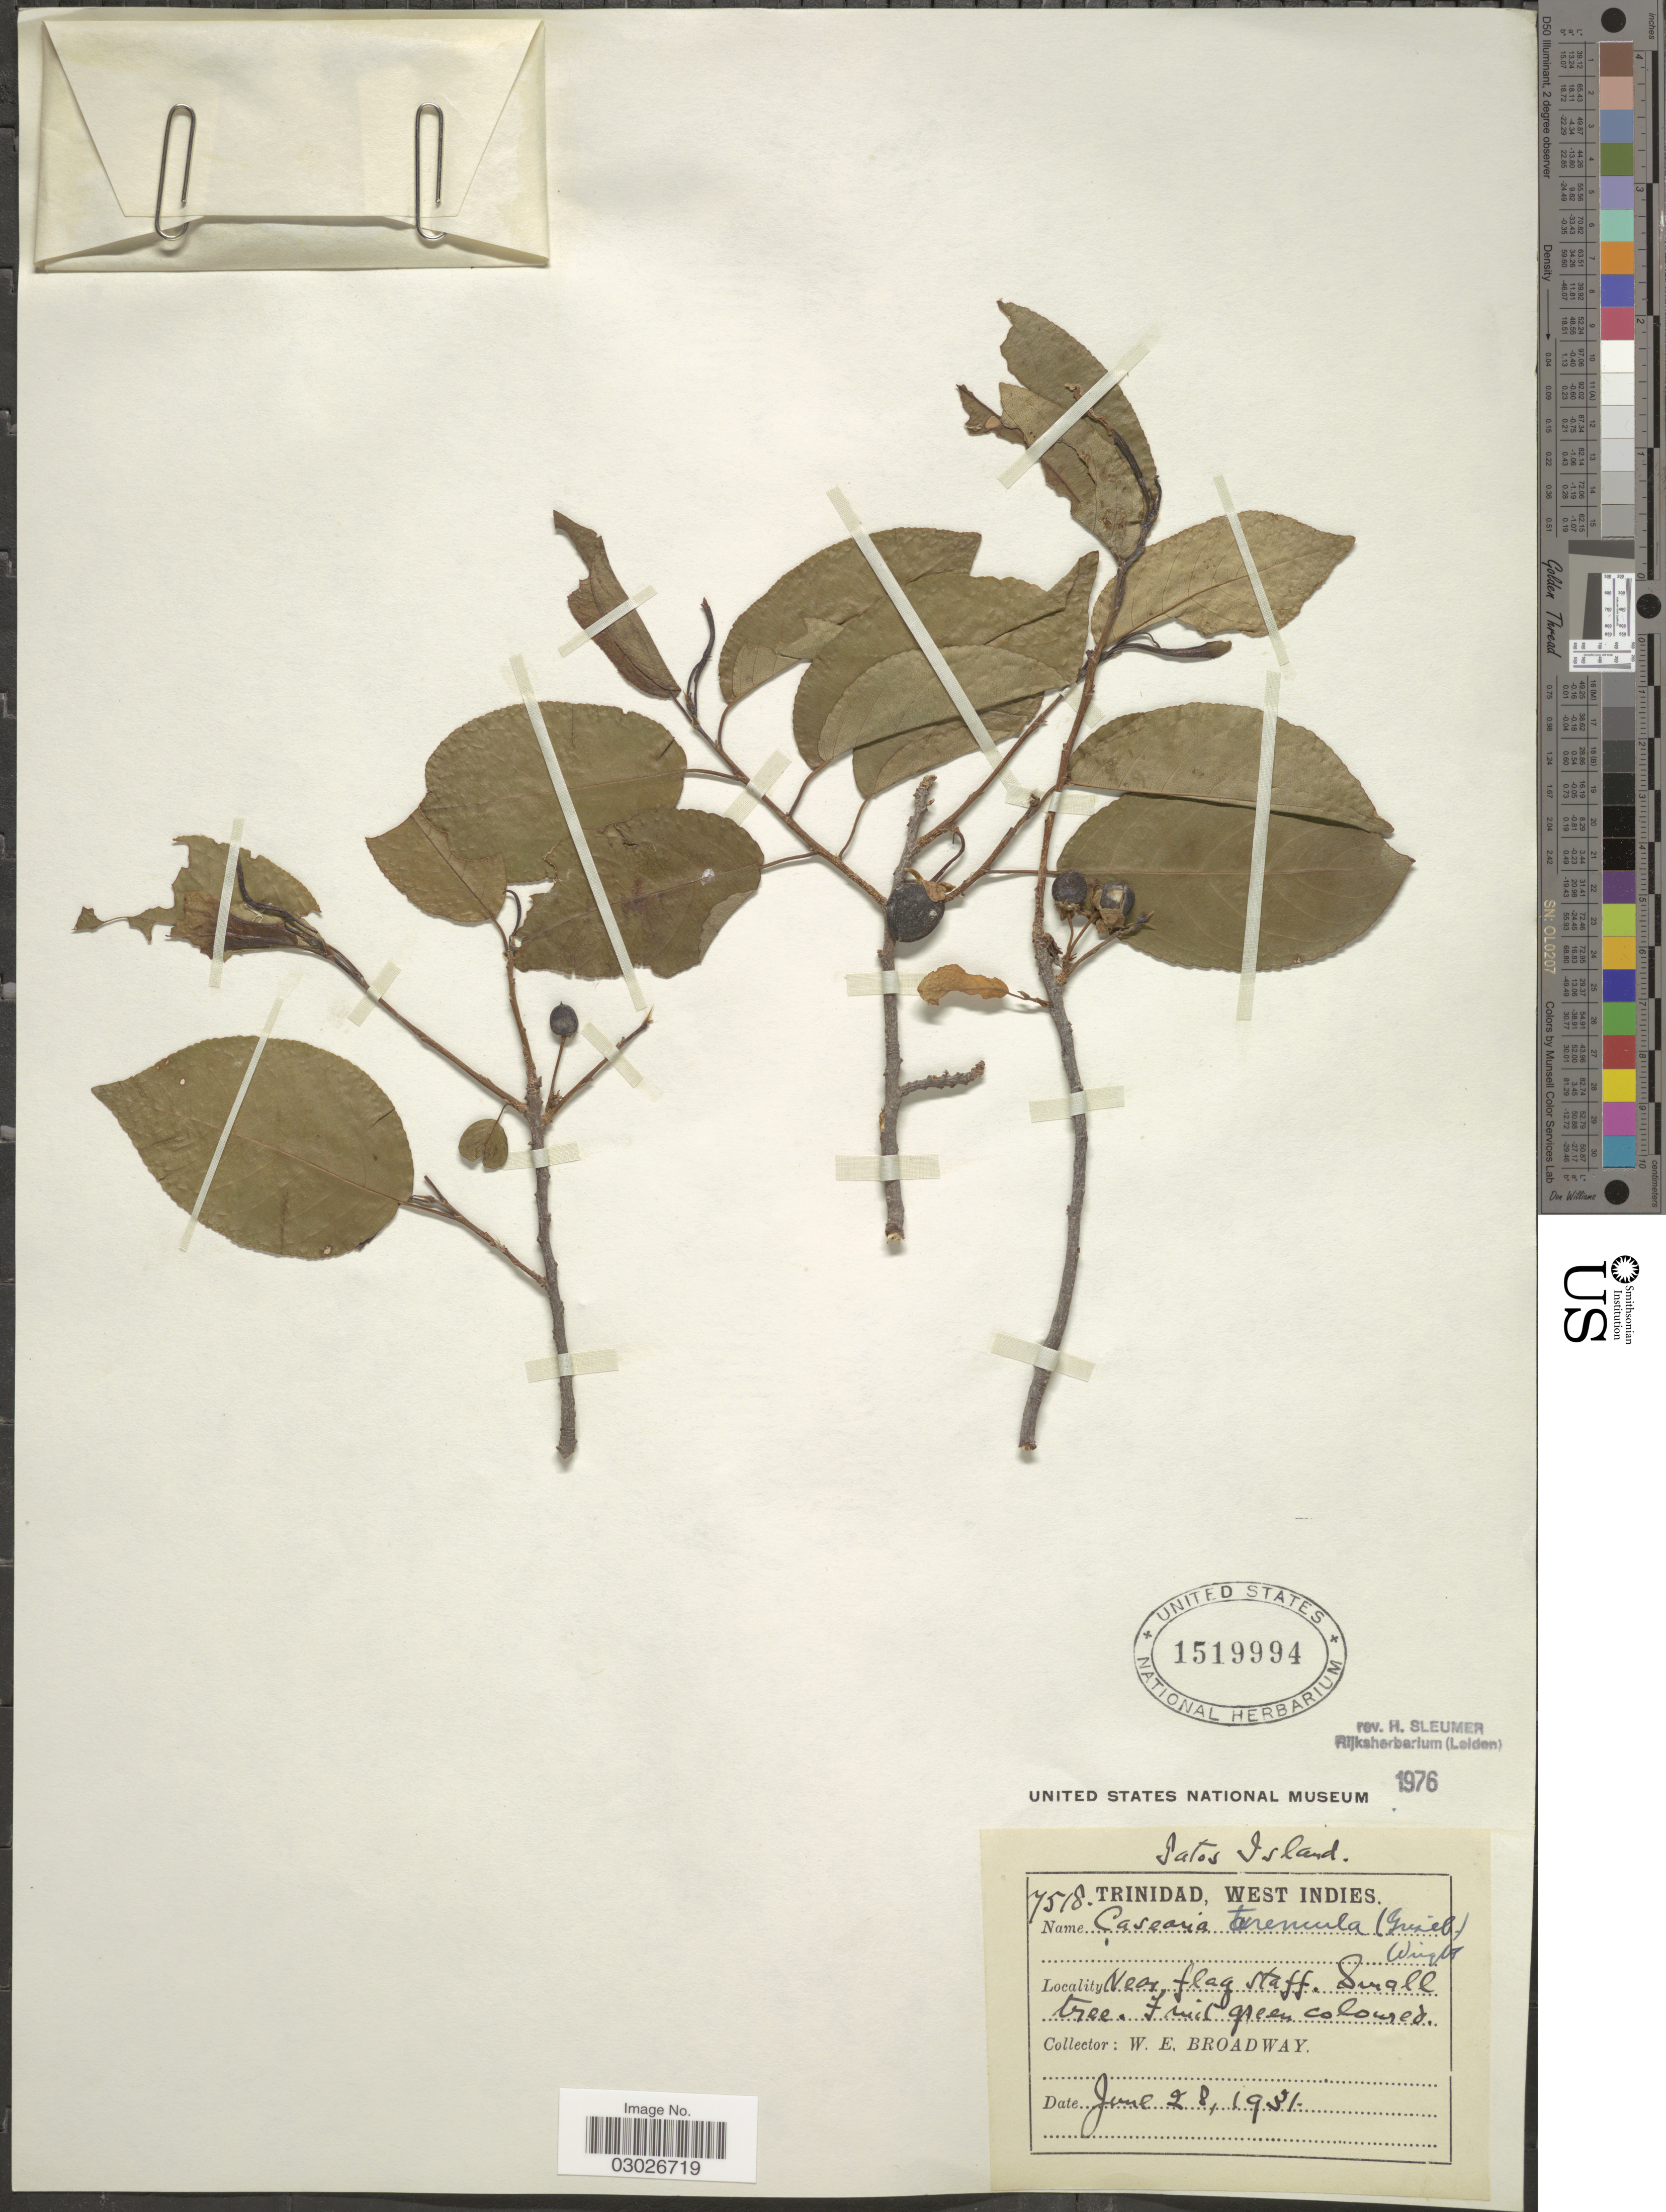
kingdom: Plantae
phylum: Tracheophyta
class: Magnoliopsida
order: Malpighiales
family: Salicaceae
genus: Casearia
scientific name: Casearia tremula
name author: (Griseb.) Griseb. ex C. Wright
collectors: W. E. Broadway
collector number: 7518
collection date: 1931-06-28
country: Trinidad and Tobago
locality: Trinidad, West Indies. Gatos Island. Near flagg staff.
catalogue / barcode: US 1519994